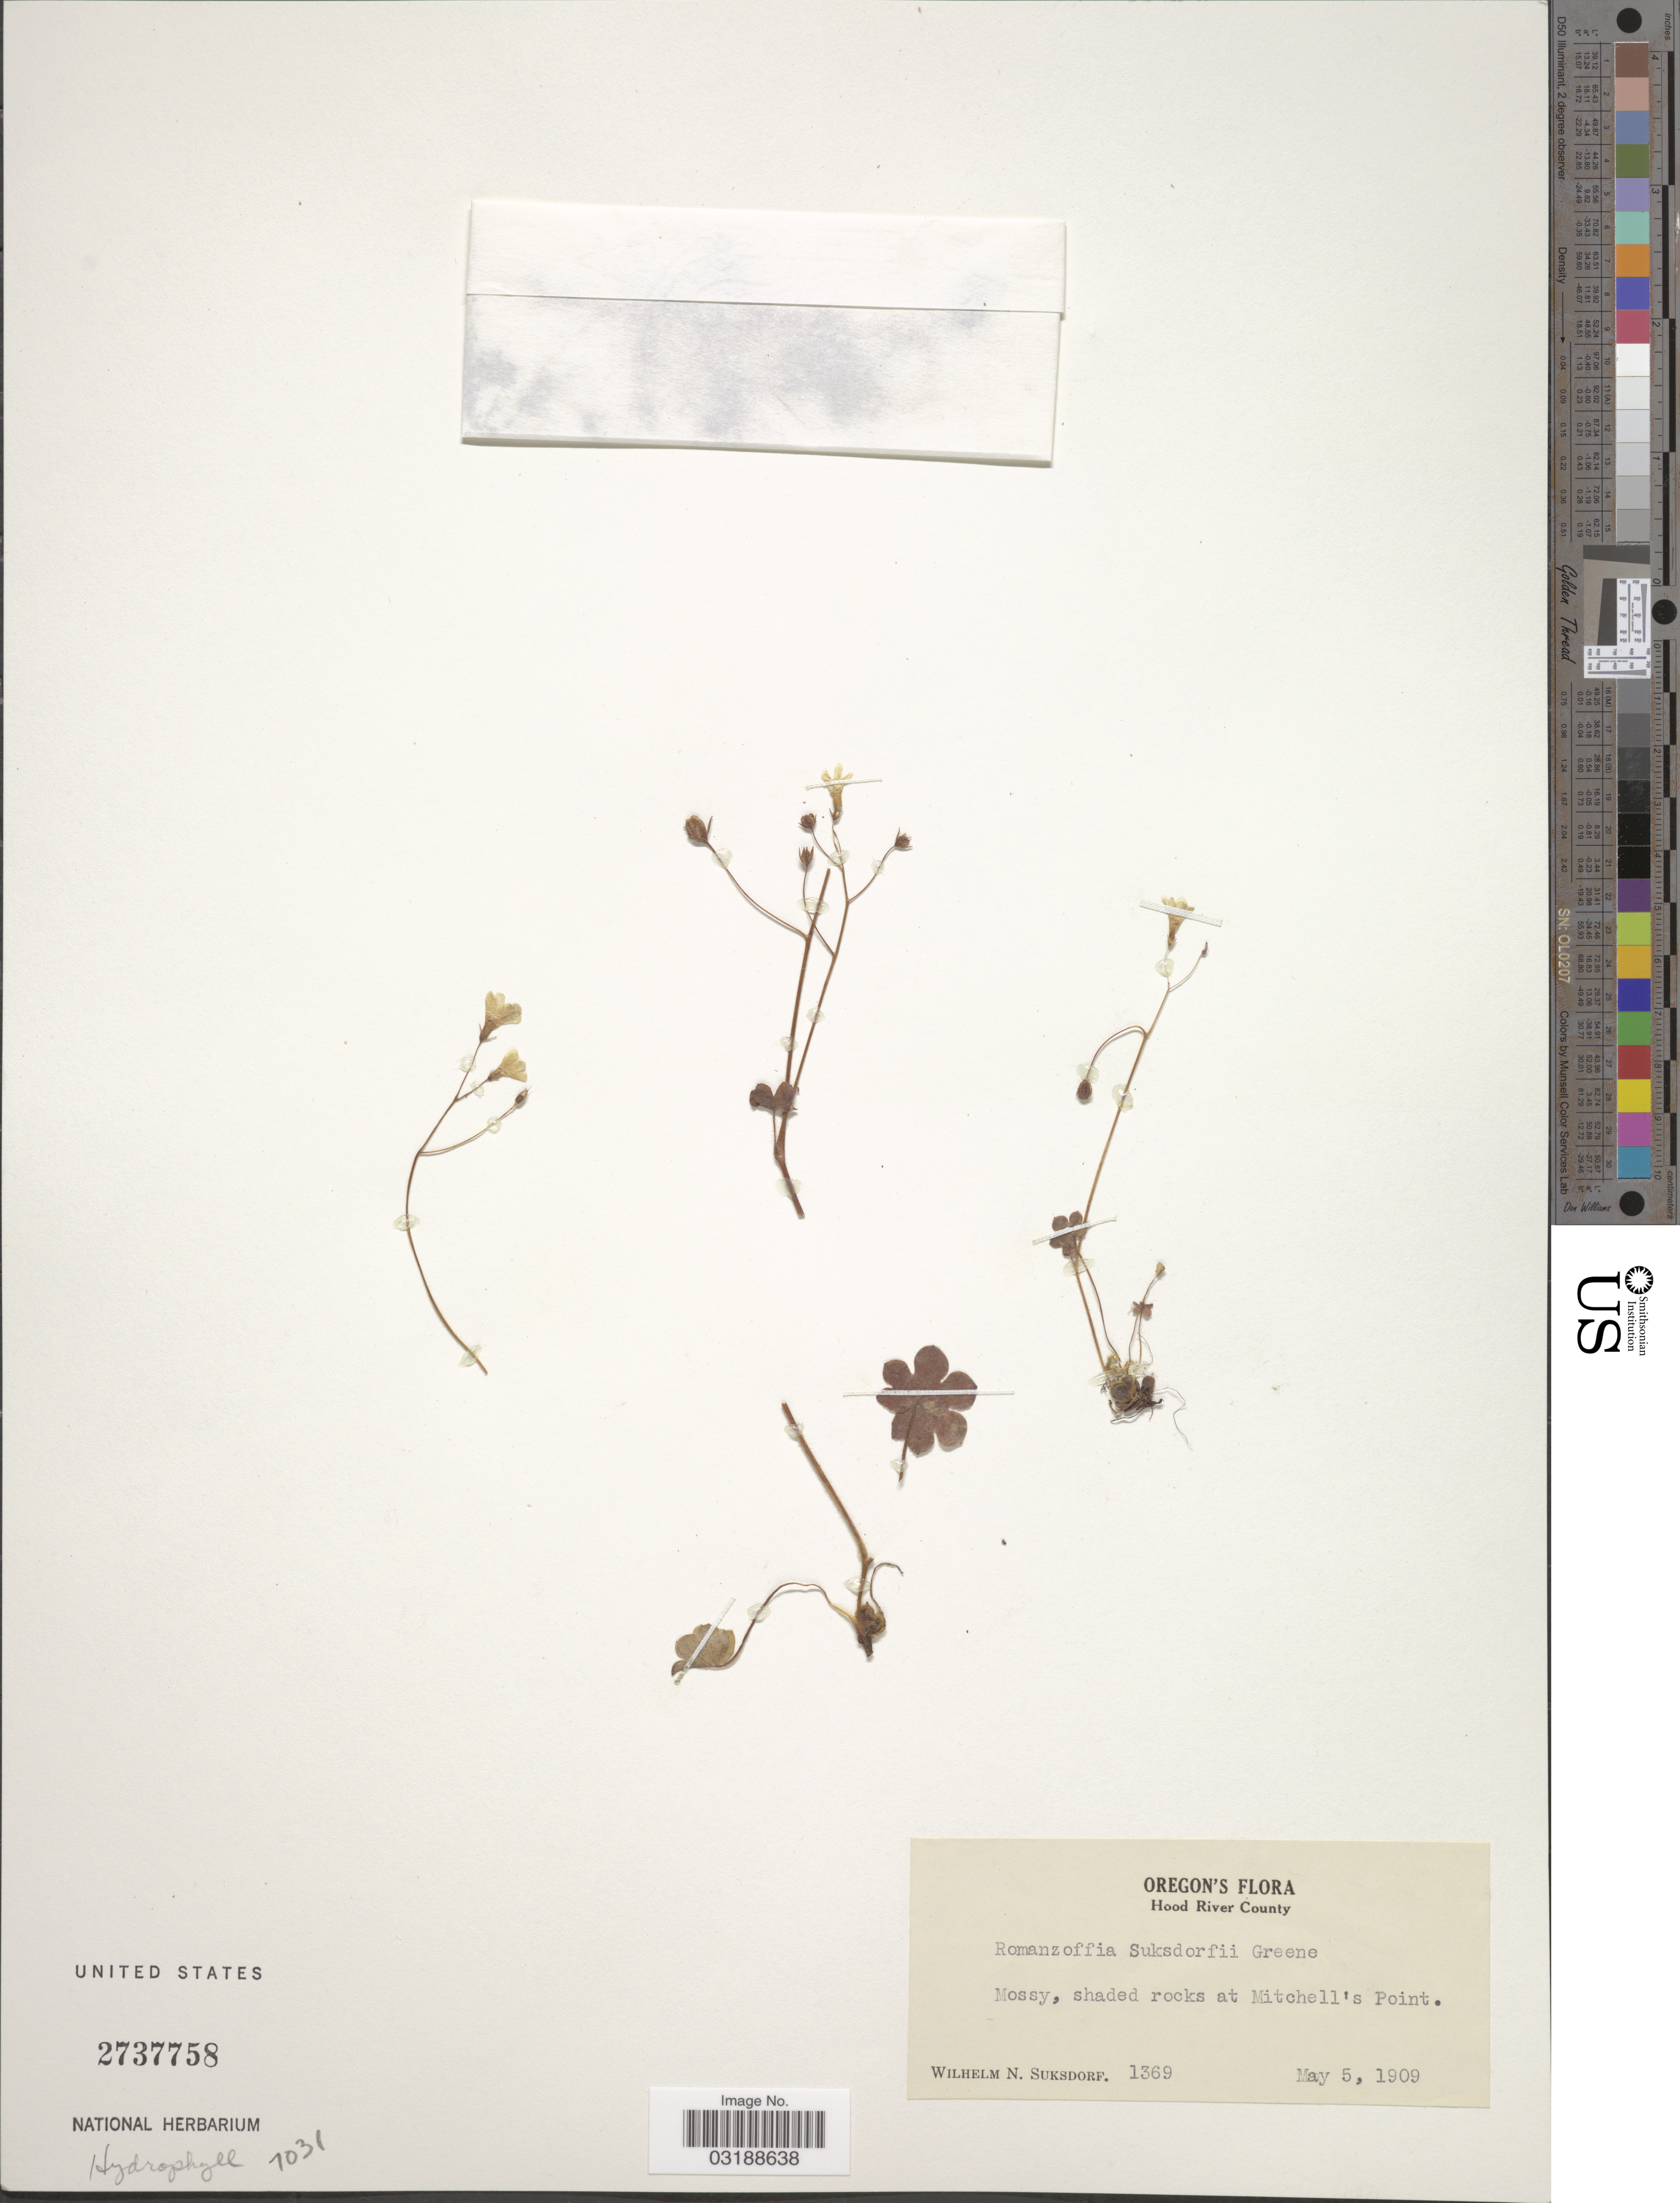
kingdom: Plantae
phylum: Tracheophyta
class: Magnoliopsida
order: Boraginales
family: Hydrophyllaceae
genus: Romanzoffia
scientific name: Romanzoffia sitchensis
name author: Bong.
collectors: W. N. Suksdorf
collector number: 1369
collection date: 1909-05-05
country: United States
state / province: Oregon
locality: Hood River County, Mossy, shaded rocks at Mitchell's Point.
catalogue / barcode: US 2737758